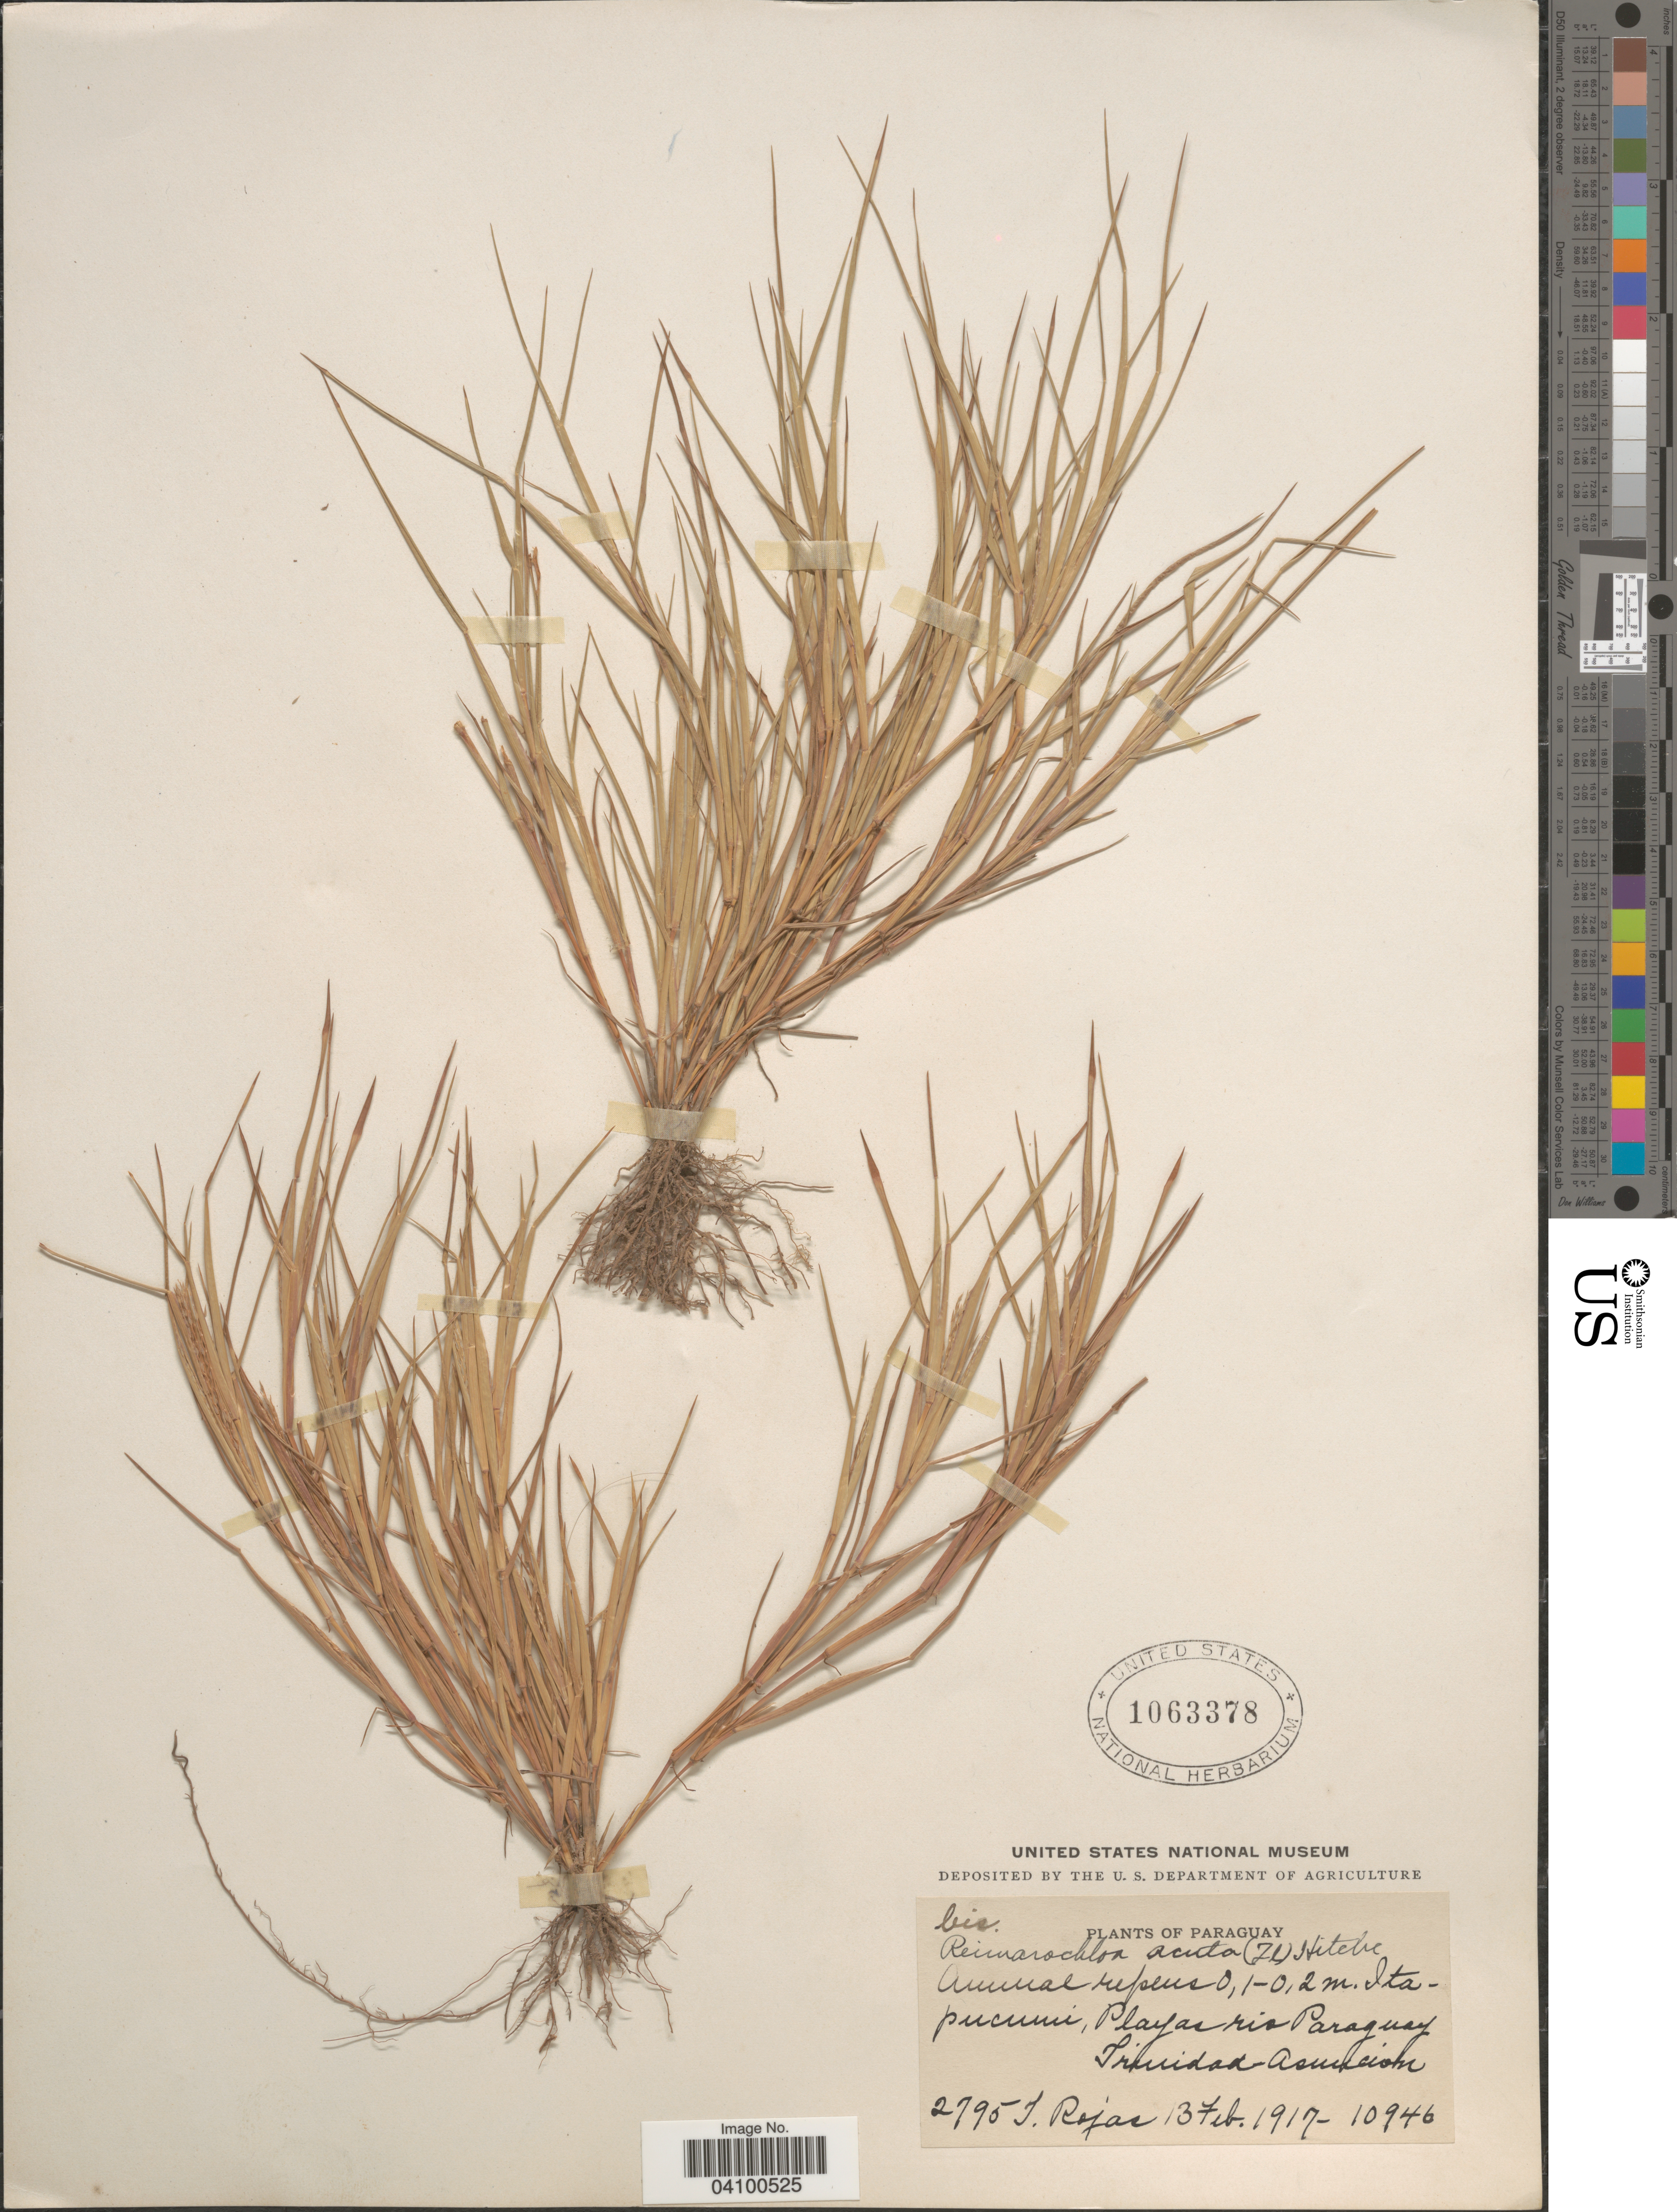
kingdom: Plantae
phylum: Tracheophyta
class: Liliopsida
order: Poales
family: Poaceae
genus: Paspalum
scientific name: Paspalum stagnophilum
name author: Morrone & Zuloaga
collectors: J. Rojas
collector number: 2795/10946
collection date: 1917-02-13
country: Paraguay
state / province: Asuncion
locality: Playas rio Paraguay. Trinidad.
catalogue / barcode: US 1063378